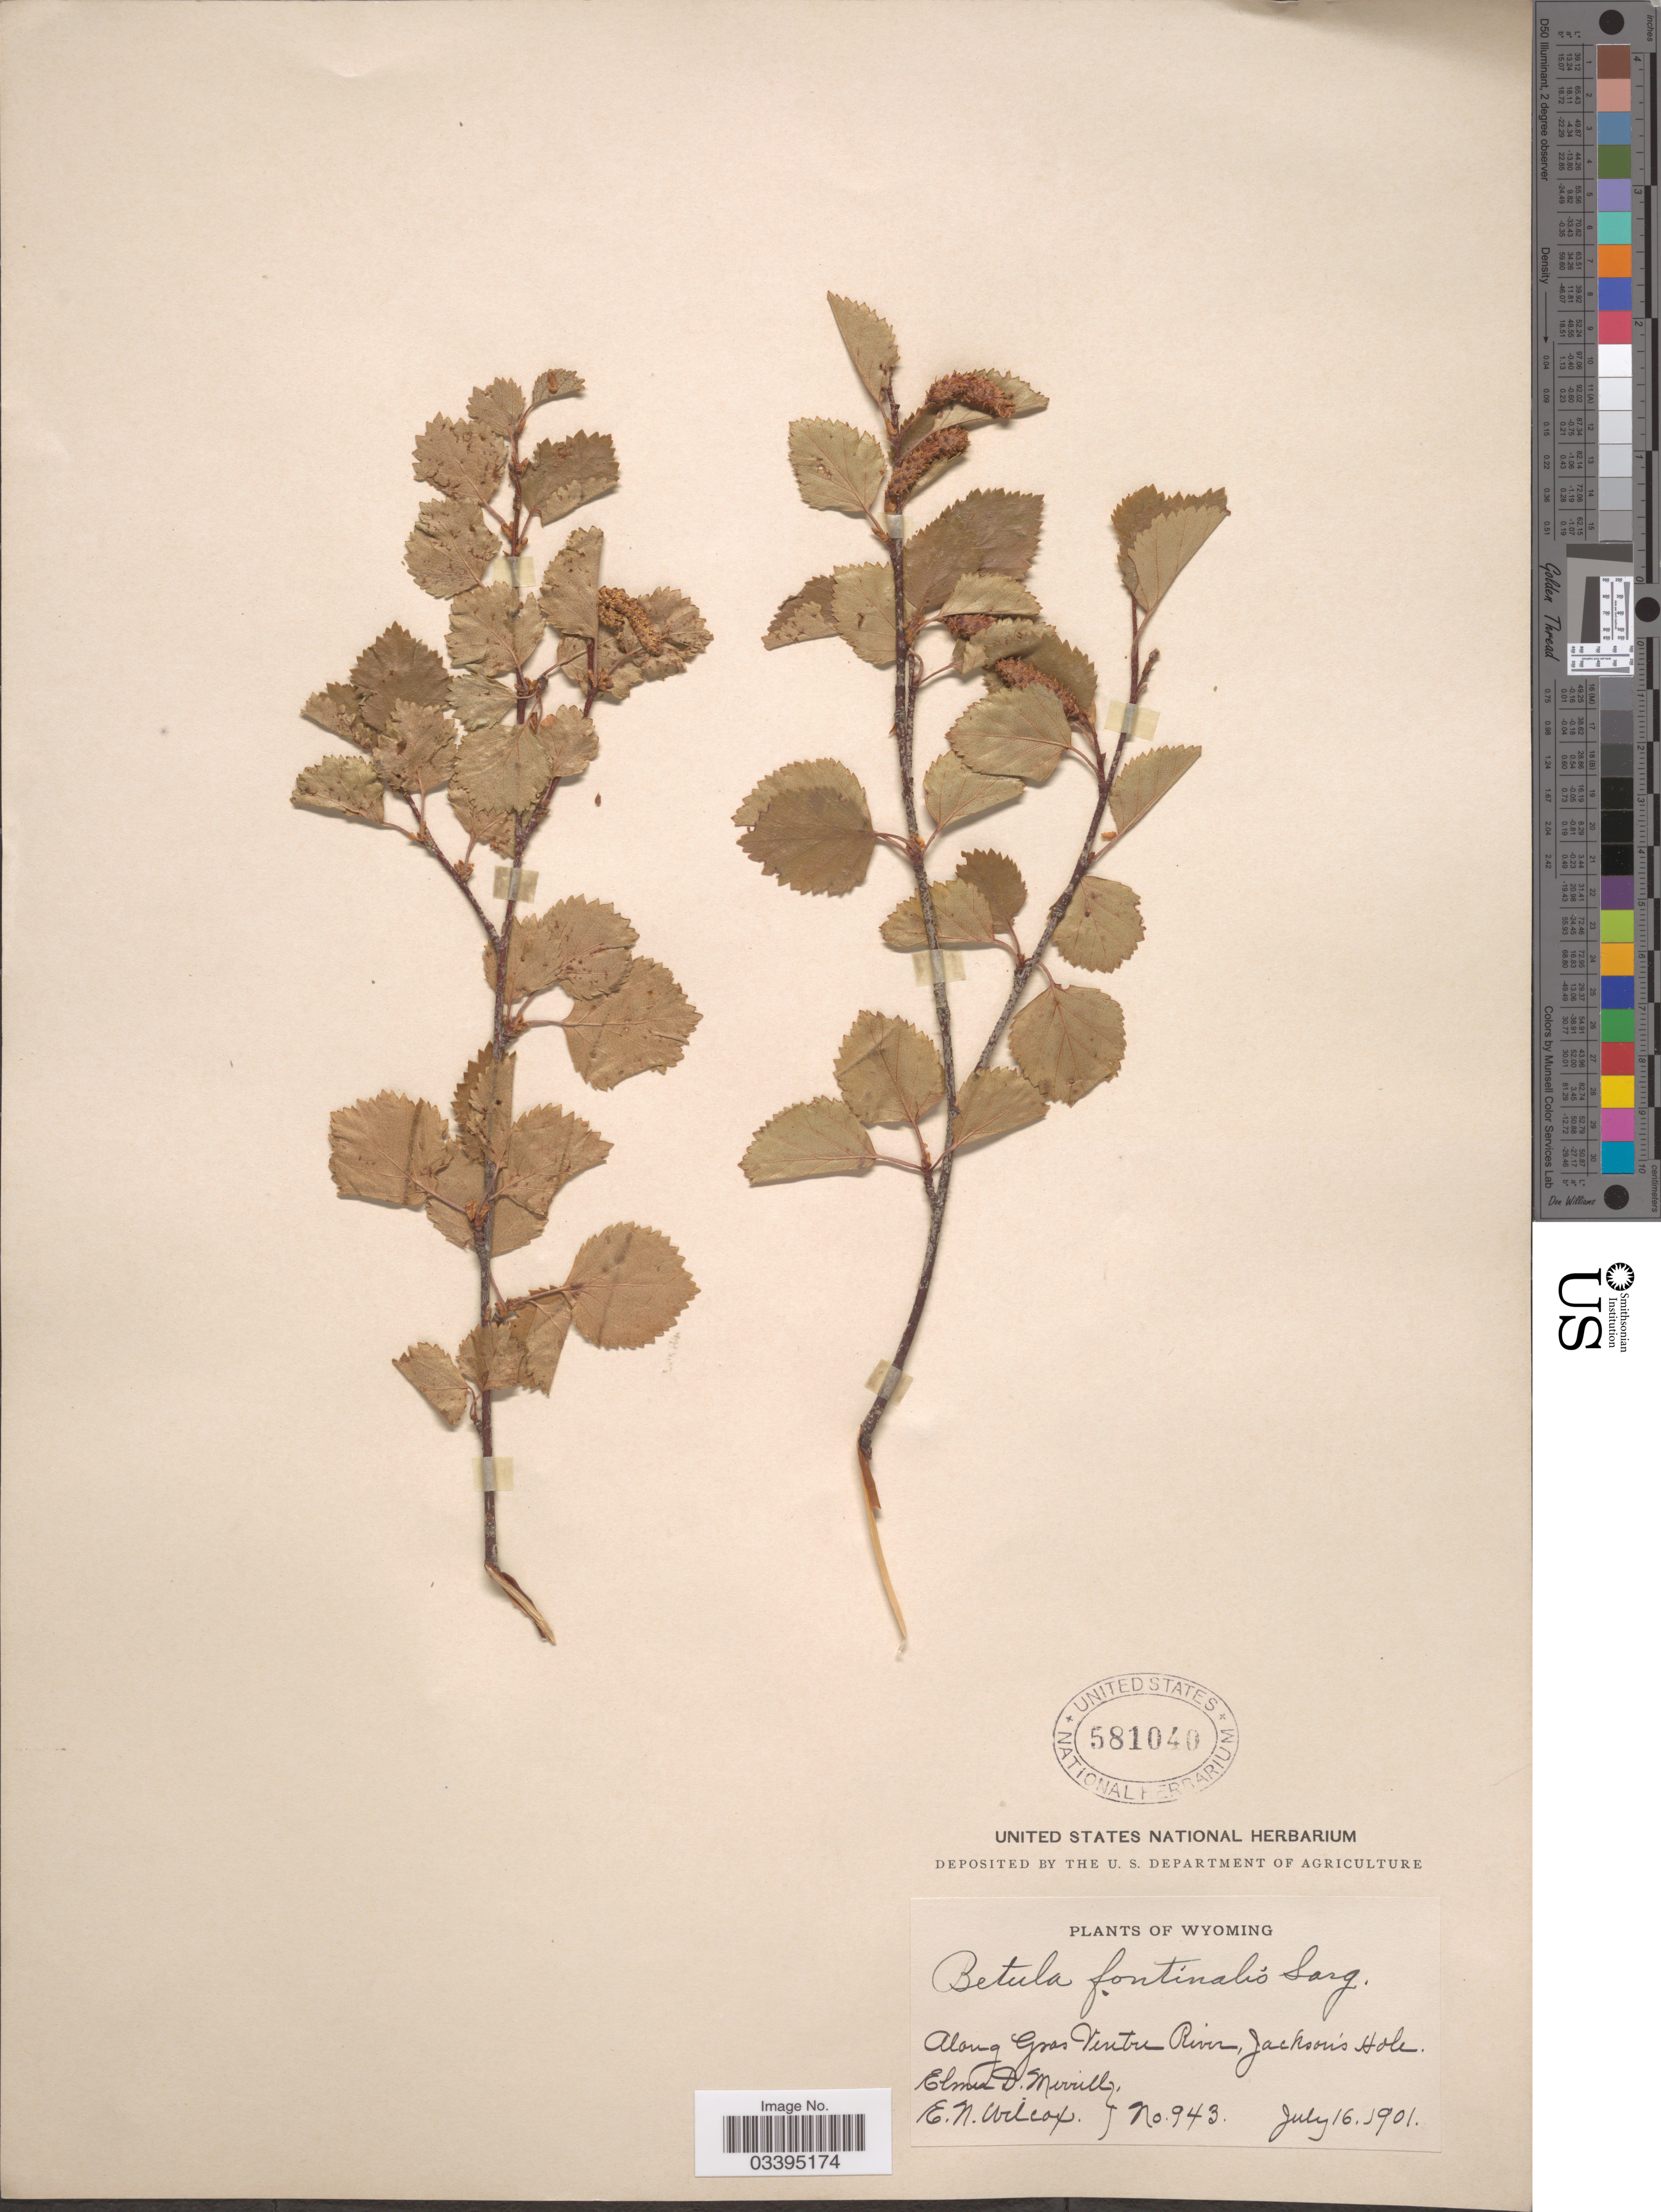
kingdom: Plantae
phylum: Tracheophyta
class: Magnoliopsida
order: Fagales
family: Betulaceae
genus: Betula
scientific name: Betula fontinalis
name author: Sarg.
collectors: E. D. Merrill & E. Wilcox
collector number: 943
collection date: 1901-07-16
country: United States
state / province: Wyoming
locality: Along Gros Ventre River, Jackson's Hole.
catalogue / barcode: US 581040